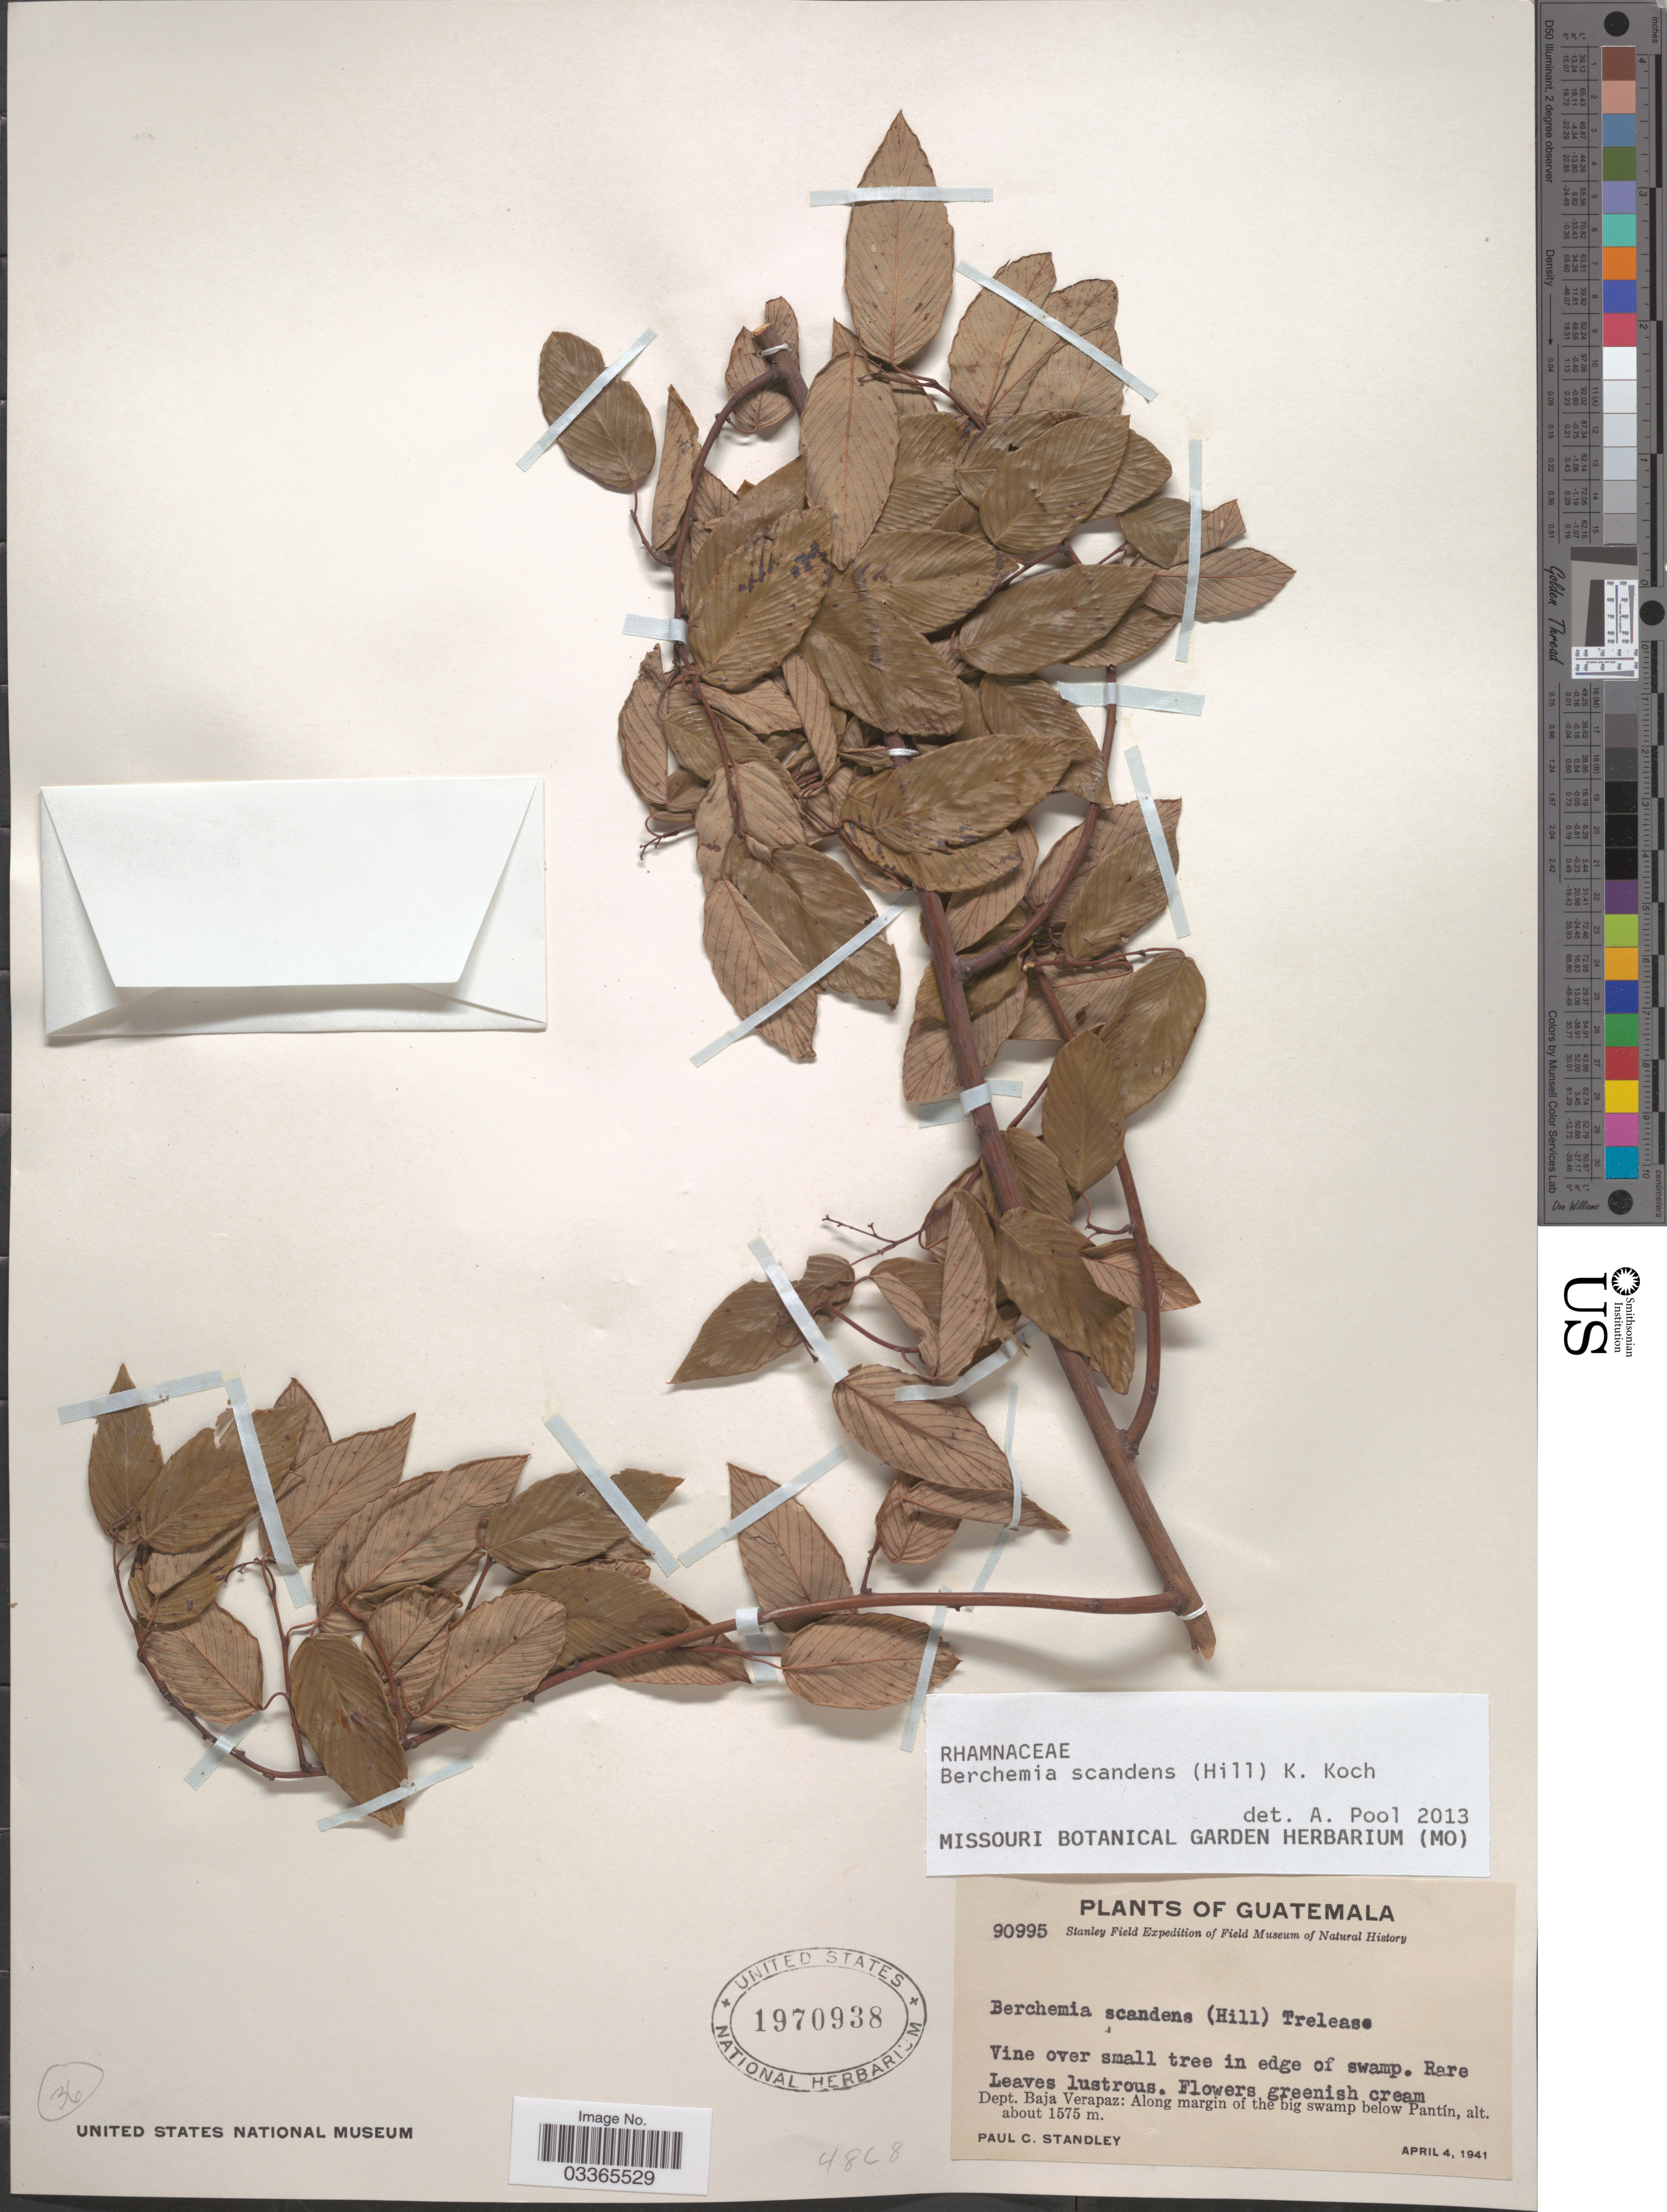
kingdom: Plantae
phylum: Tracheophyta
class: Magnoliopsida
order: Rosales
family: Rhamnaceae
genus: Berchemia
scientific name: Berchemia scandens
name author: (Hill) K. Koch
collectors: P. C. Standley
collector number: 90995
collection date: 1941-04-04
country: Guatemala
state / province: Baja Verapaz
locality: Dept. Baja Verapaz: Along margin of the big swamp below Pantín.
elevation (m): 1575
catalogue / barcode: US 1970938